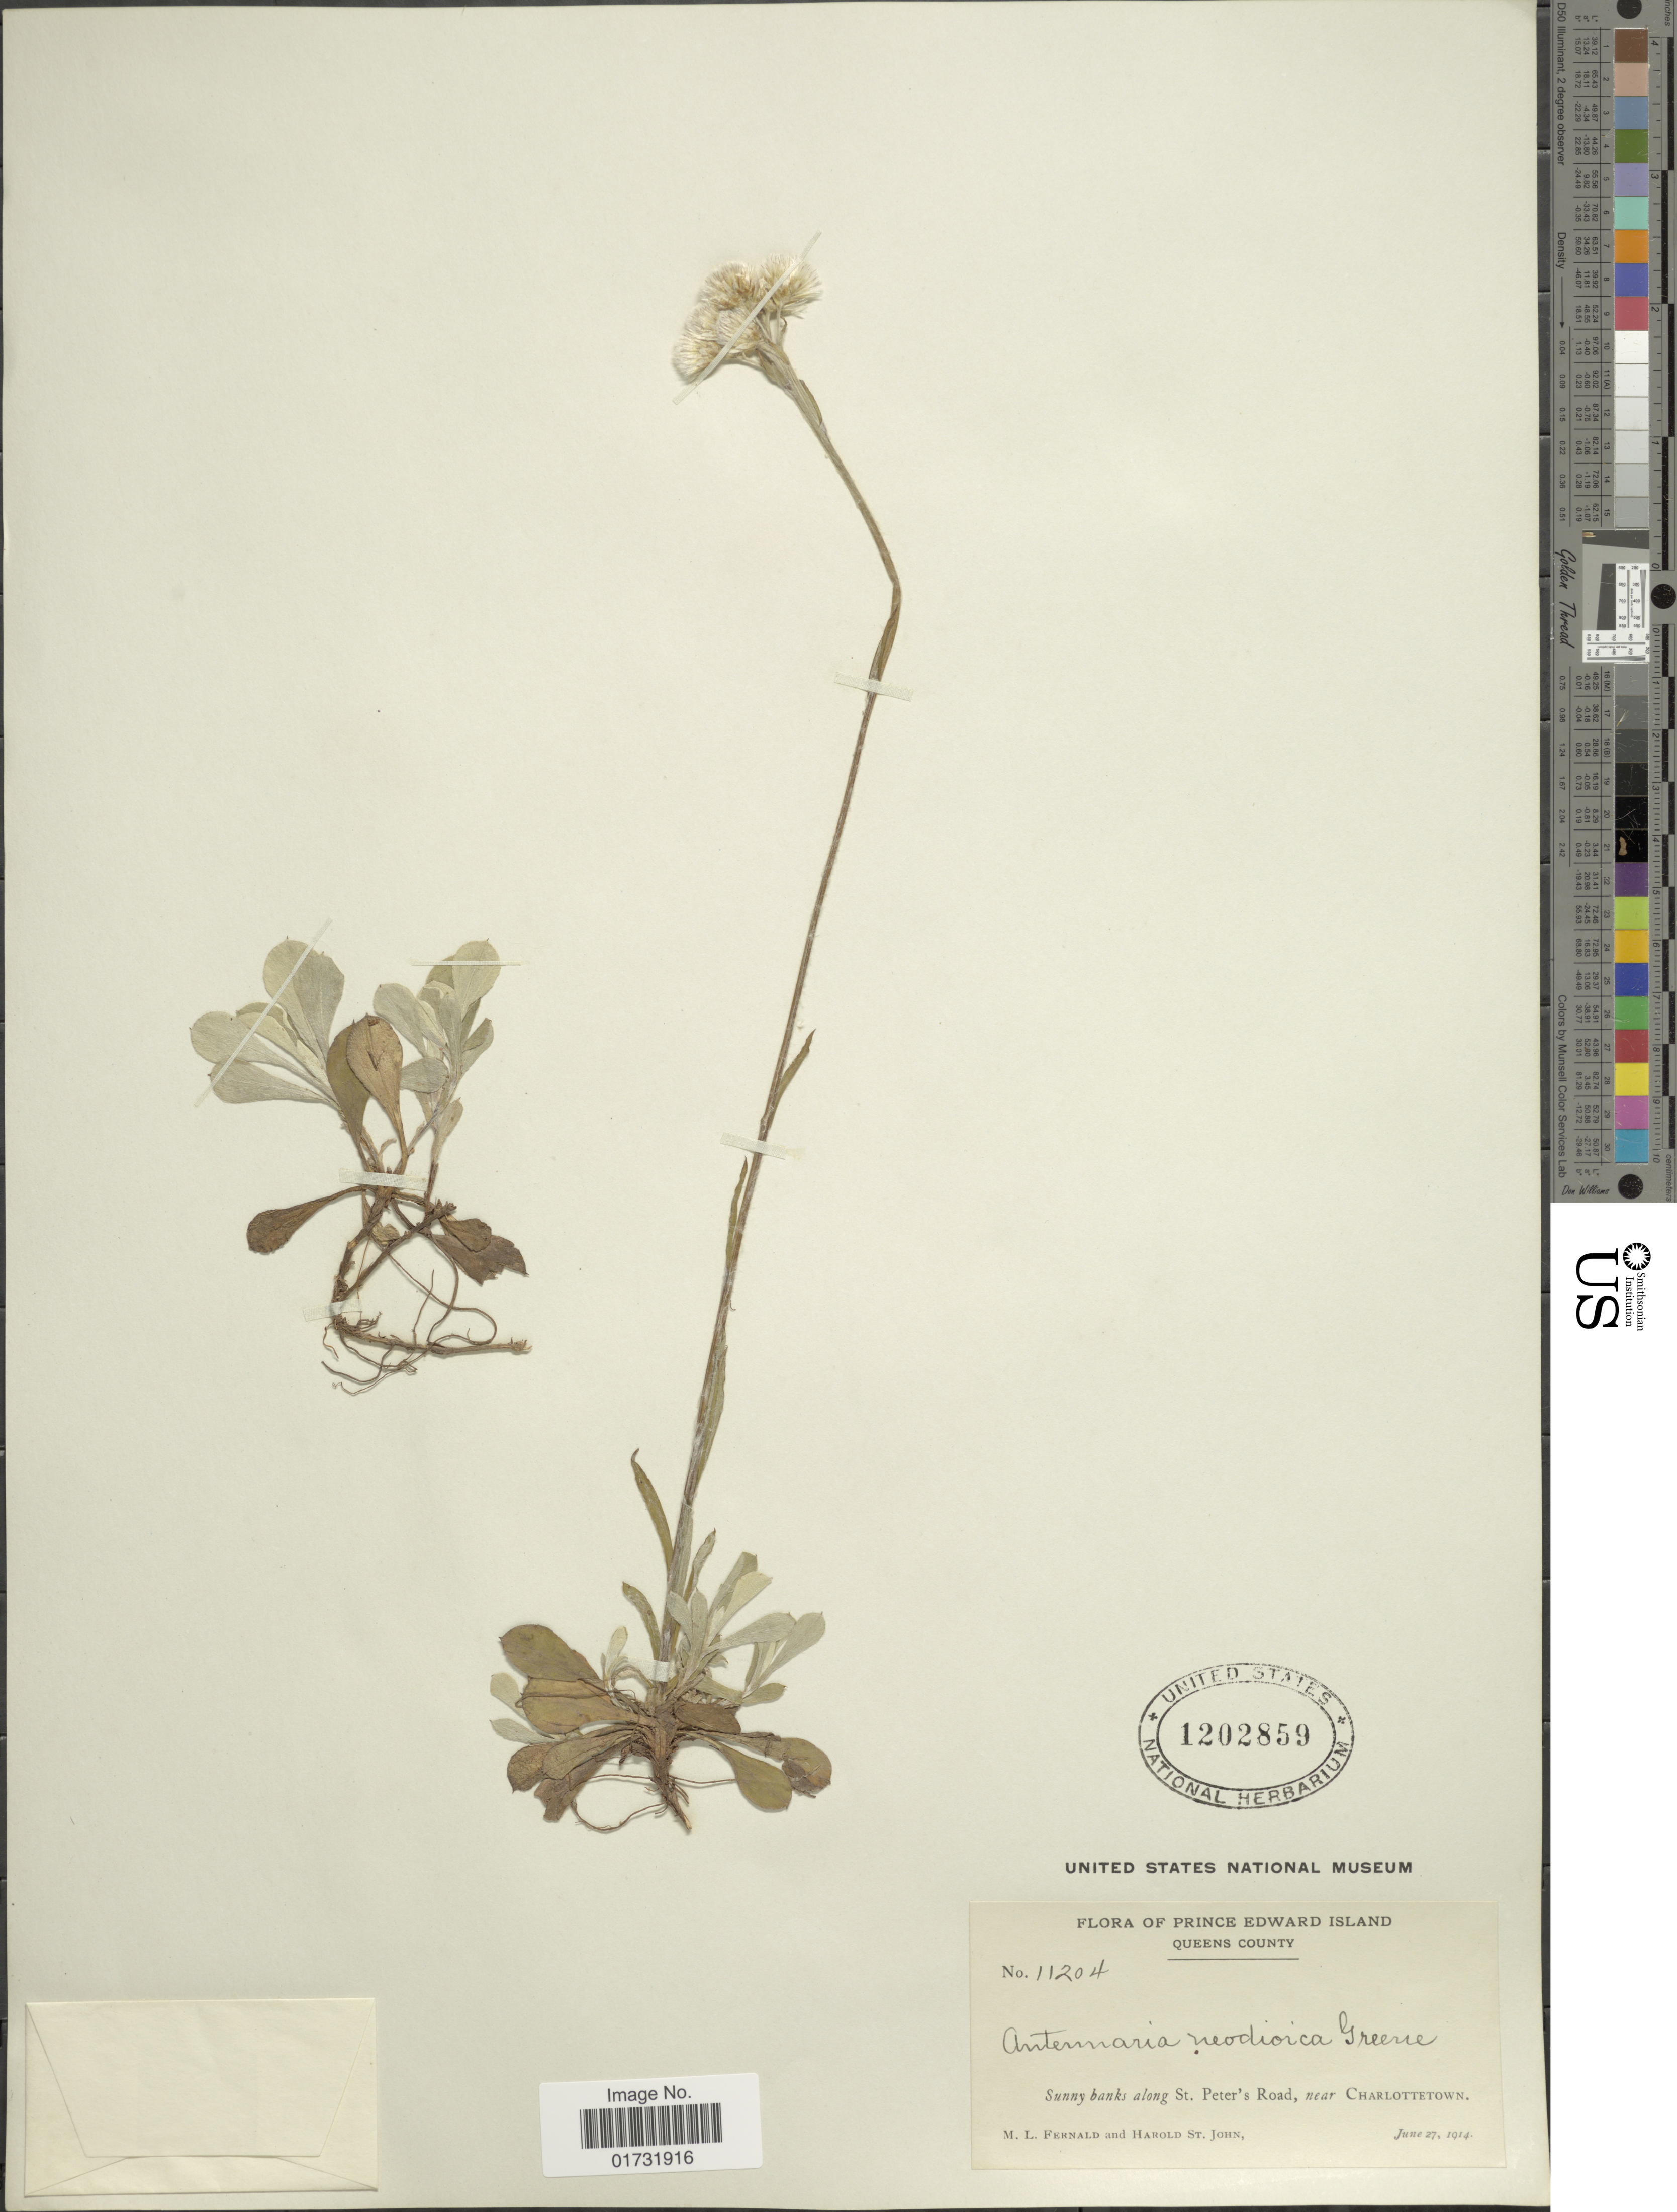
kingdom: Plantae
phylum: Tracheophyta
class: Magnoliopsida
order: Asterales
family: Asteraceae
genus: Antennaria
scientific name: Antennaria neodioica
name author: Greene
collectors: M. L. Fernald & H. St. John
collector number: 11204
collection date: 1914-06-27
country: Canada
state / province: Prince Edward Island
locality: Queens County. along St. Peter's Road, near Charlottetown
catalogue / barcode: US 1202859